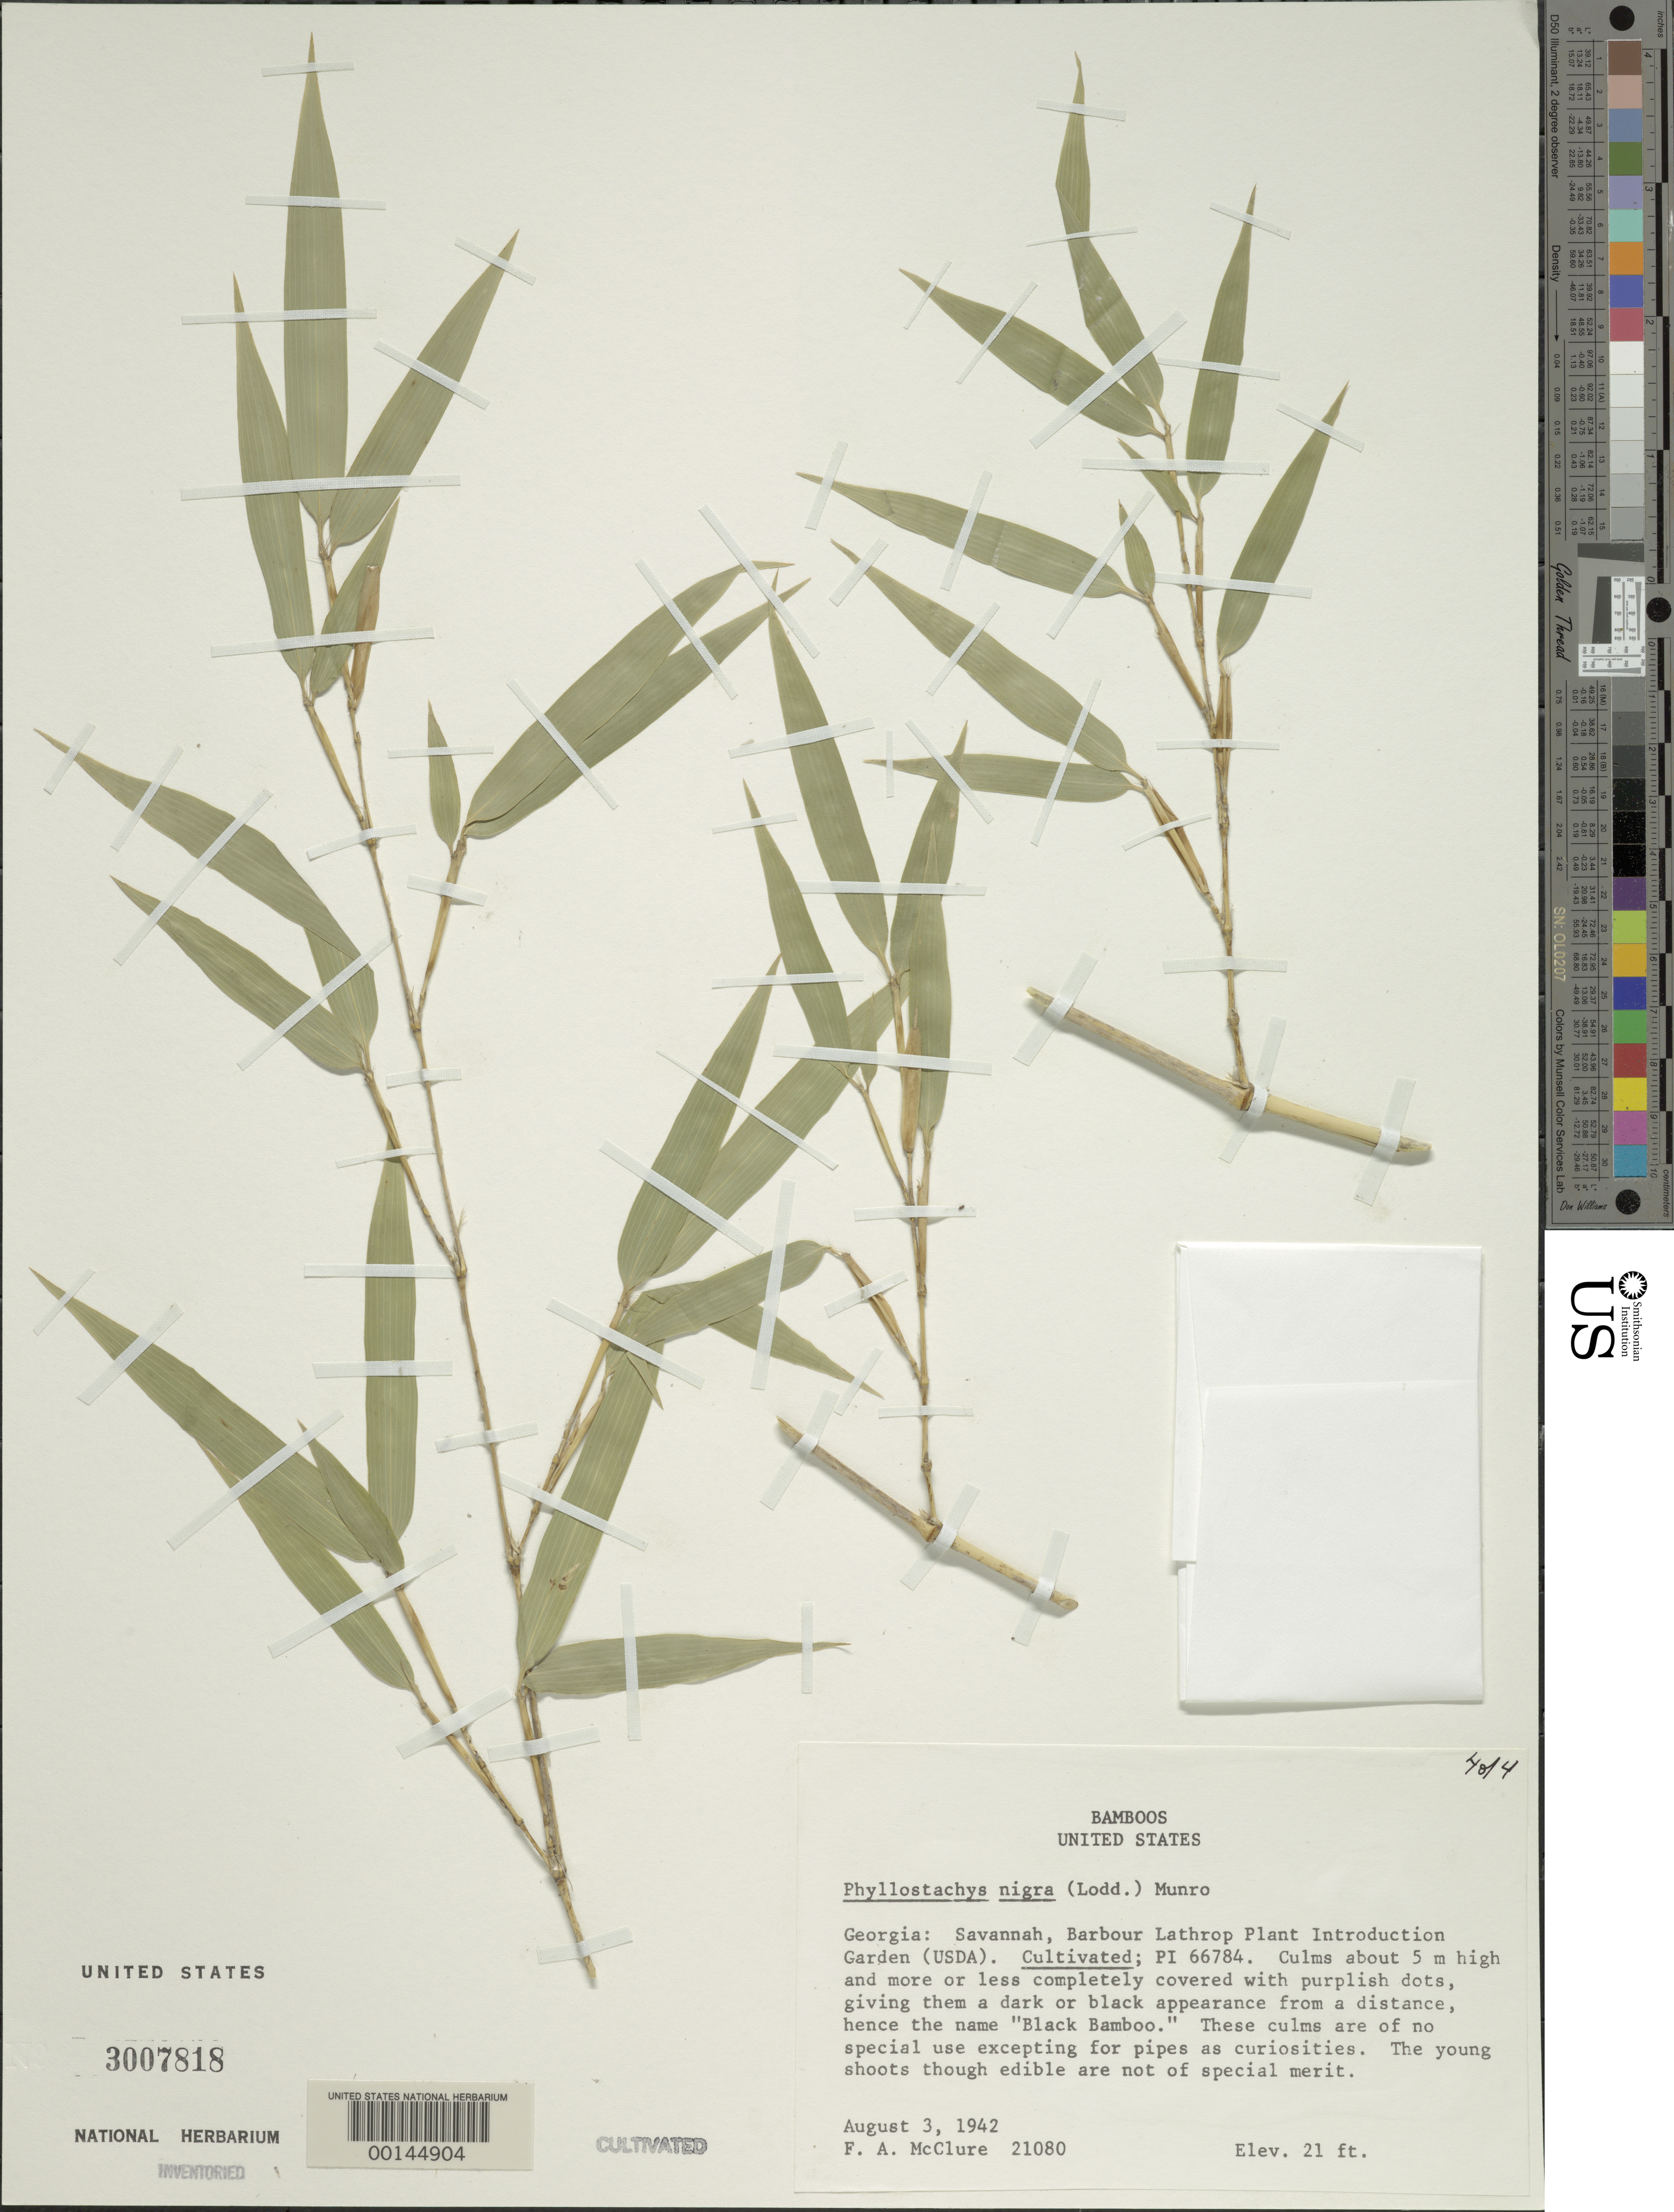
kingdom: Plantae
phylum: Tracheophyta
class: Liliopsida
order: Poales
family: Poaceae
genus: Phyllostachys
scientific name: Phyllostachys nigra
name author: (Lodd. ex Lindl.) Munro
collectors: F. A. McClure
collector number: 21080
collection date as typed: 03 Aug 1942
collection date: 1942-08-03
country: United States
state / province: Georgia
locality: Savannah, barbour lathrop p.i. garden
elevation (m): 6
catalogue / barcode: US 3007818